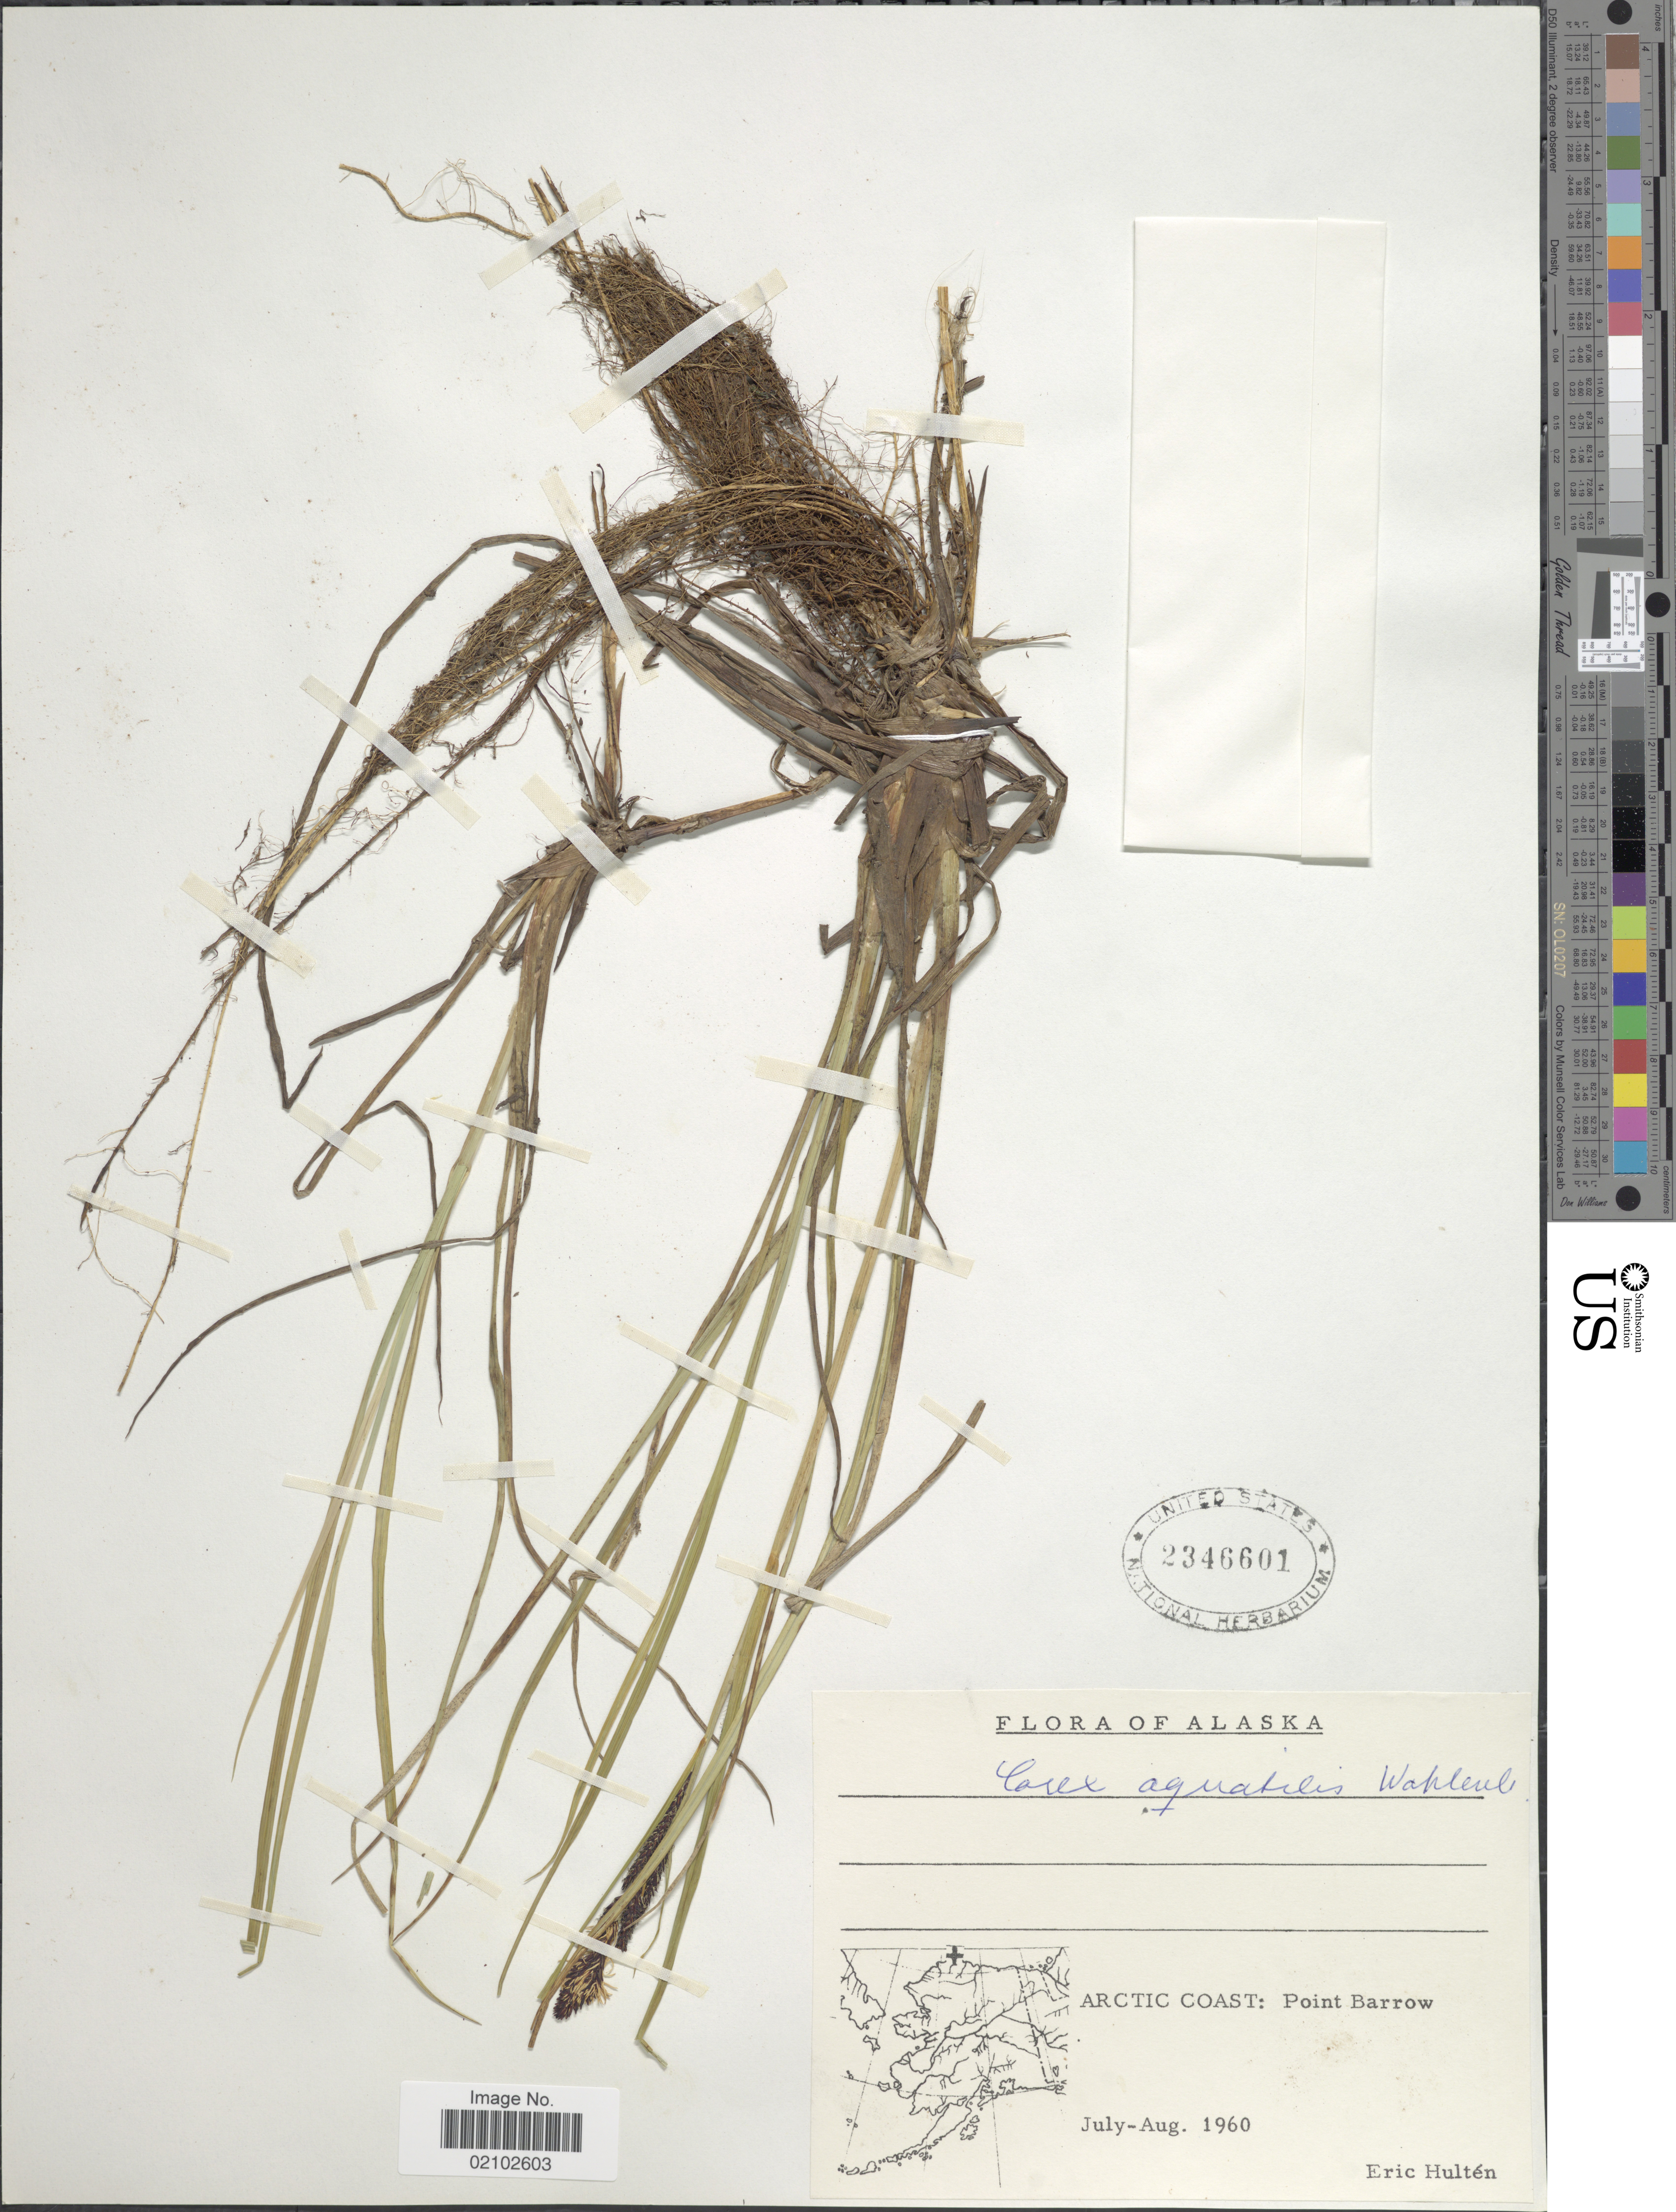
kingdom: Plantae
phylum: Tracheophyta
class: Liliopsida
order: Poales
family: Cyperaceae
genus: Carex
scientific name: Carex aquatilis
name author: Wahlenb.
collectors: E. G. Hultén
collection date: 1960-07/1960-08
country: United States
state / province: Alaska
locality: Arctic Coast: Point Barrow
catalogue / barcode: US 2346601